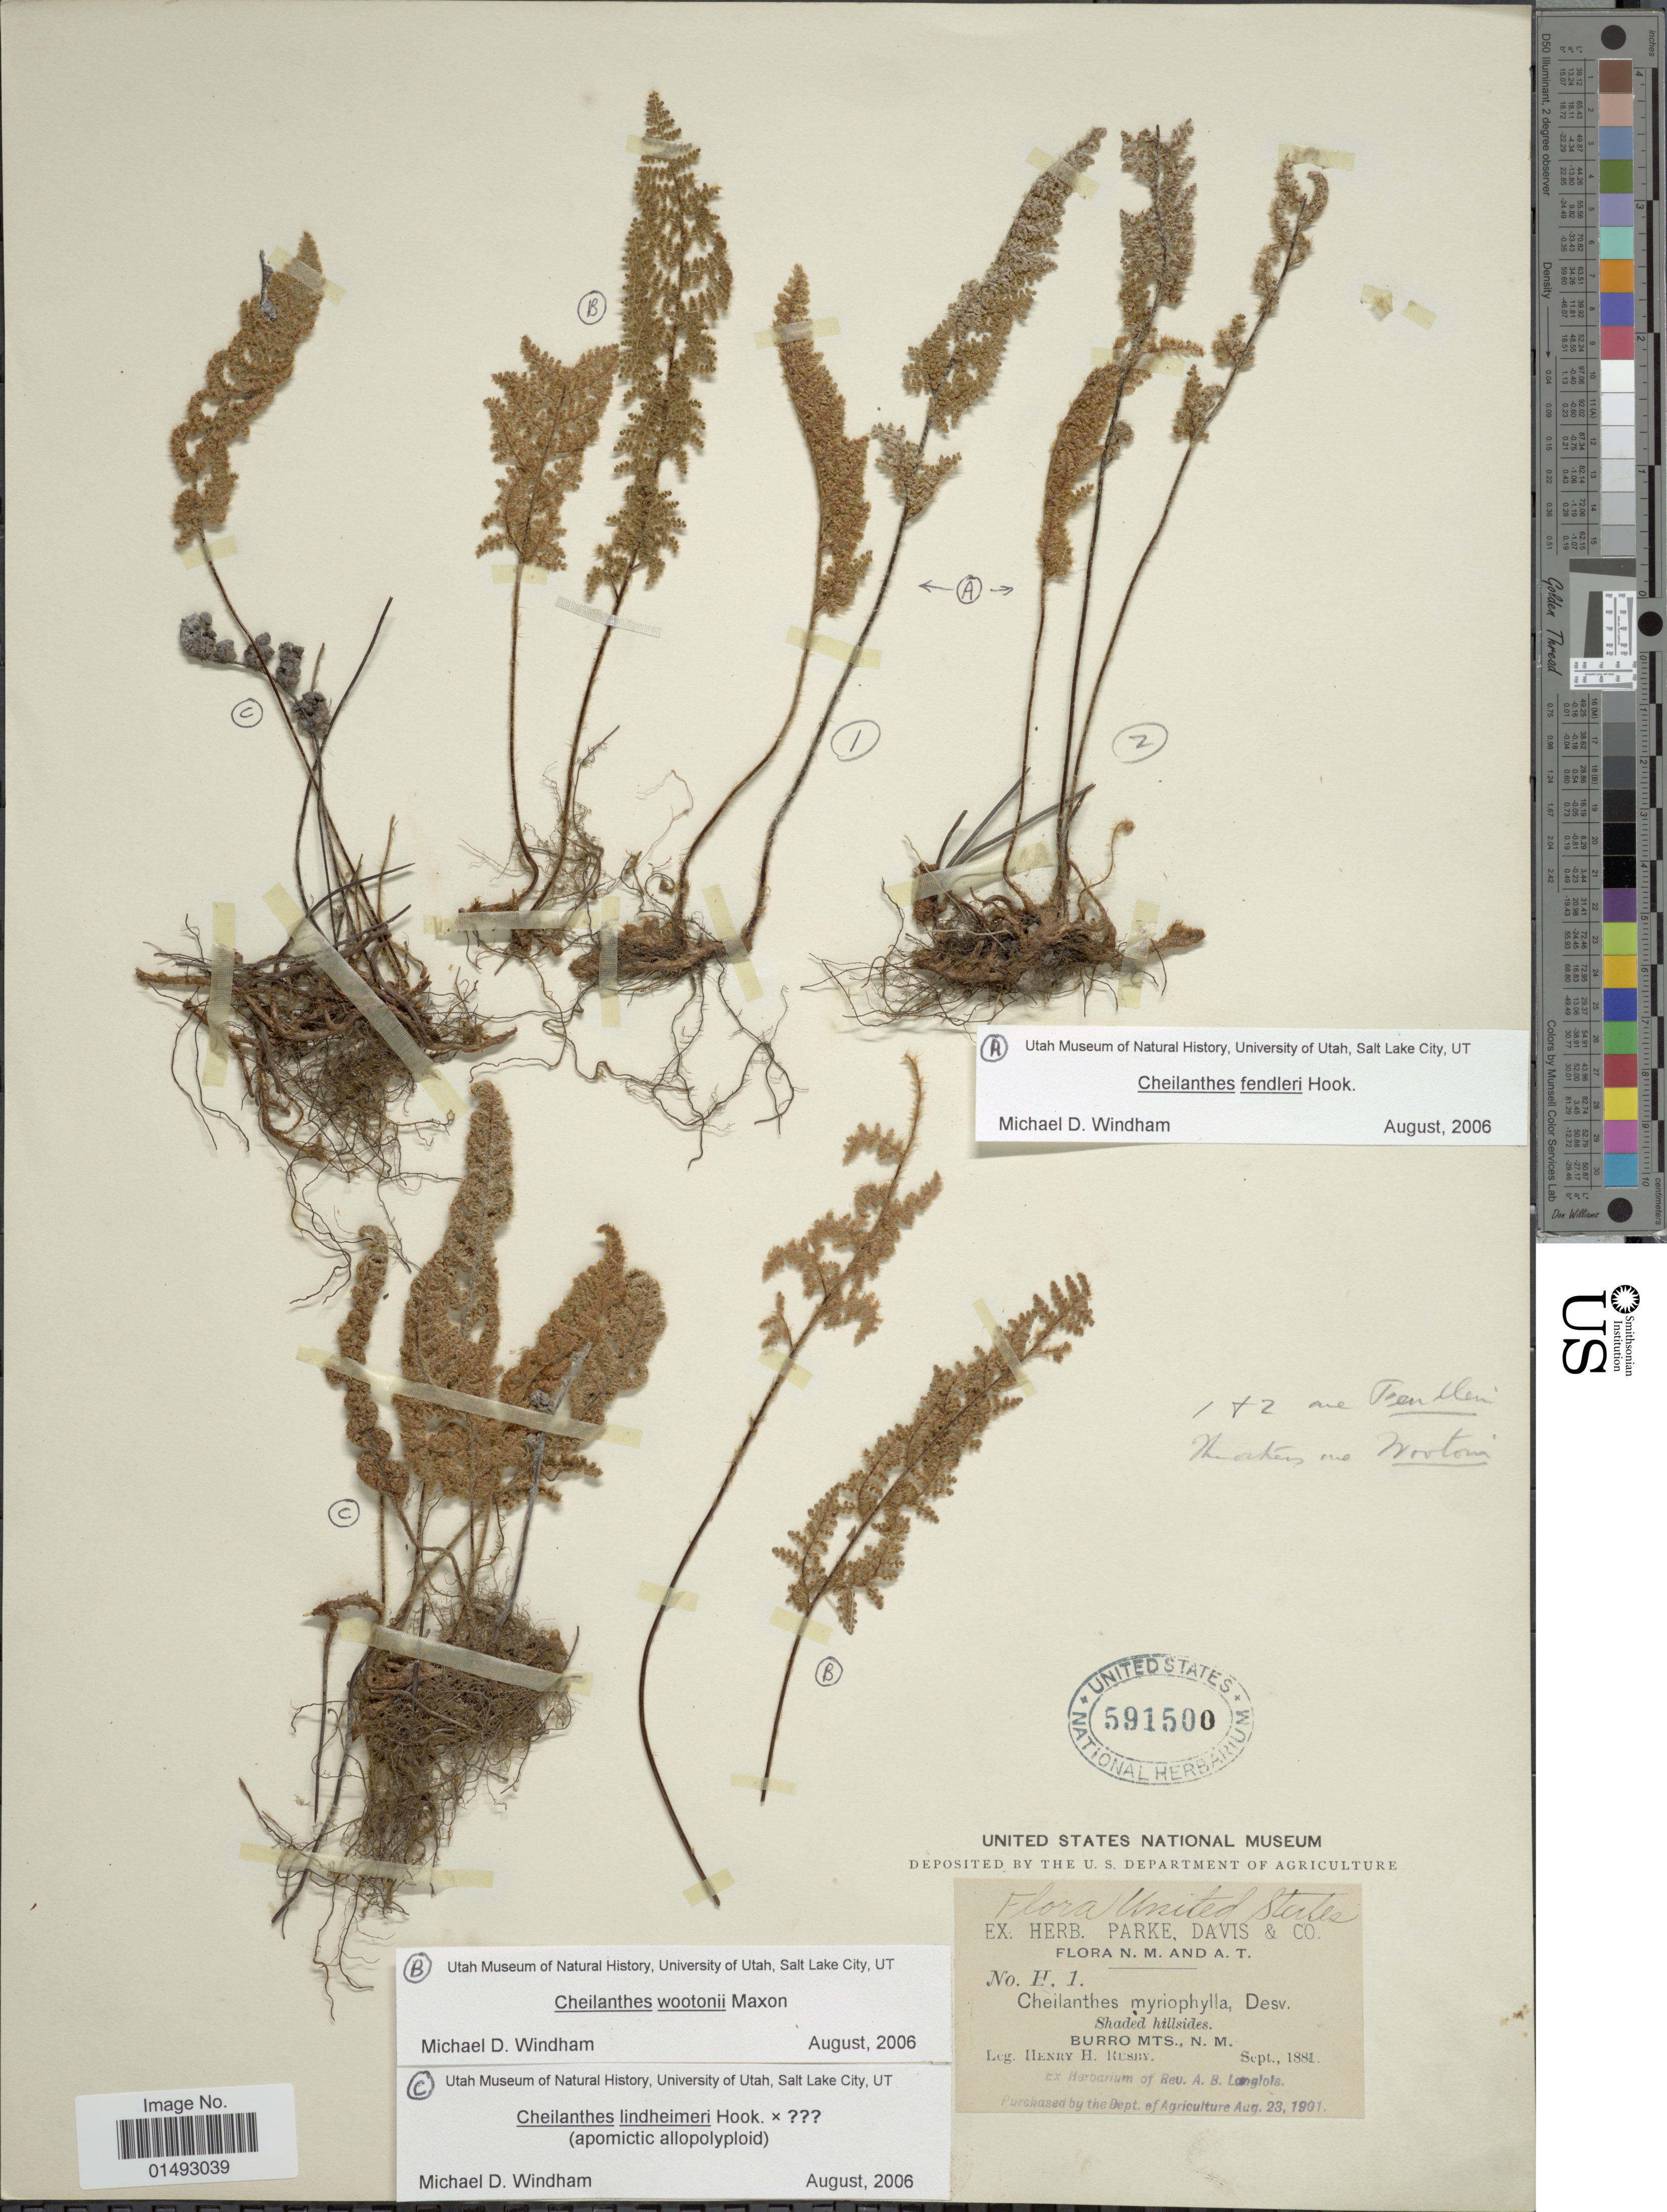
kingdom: Plantae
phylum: Tracheophyta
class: Polypodiopsida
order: Polypodiales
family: Pteridaceae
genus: Myriopteris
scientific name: Myriopteris fendleri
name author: (Hook.) E. Fourn.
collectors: H. H. Rusby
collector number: H.1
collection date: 1881-09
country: United States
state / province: New Mexico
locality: A.T. Shaded hillsides, Burro Mts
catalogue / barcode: US 591500